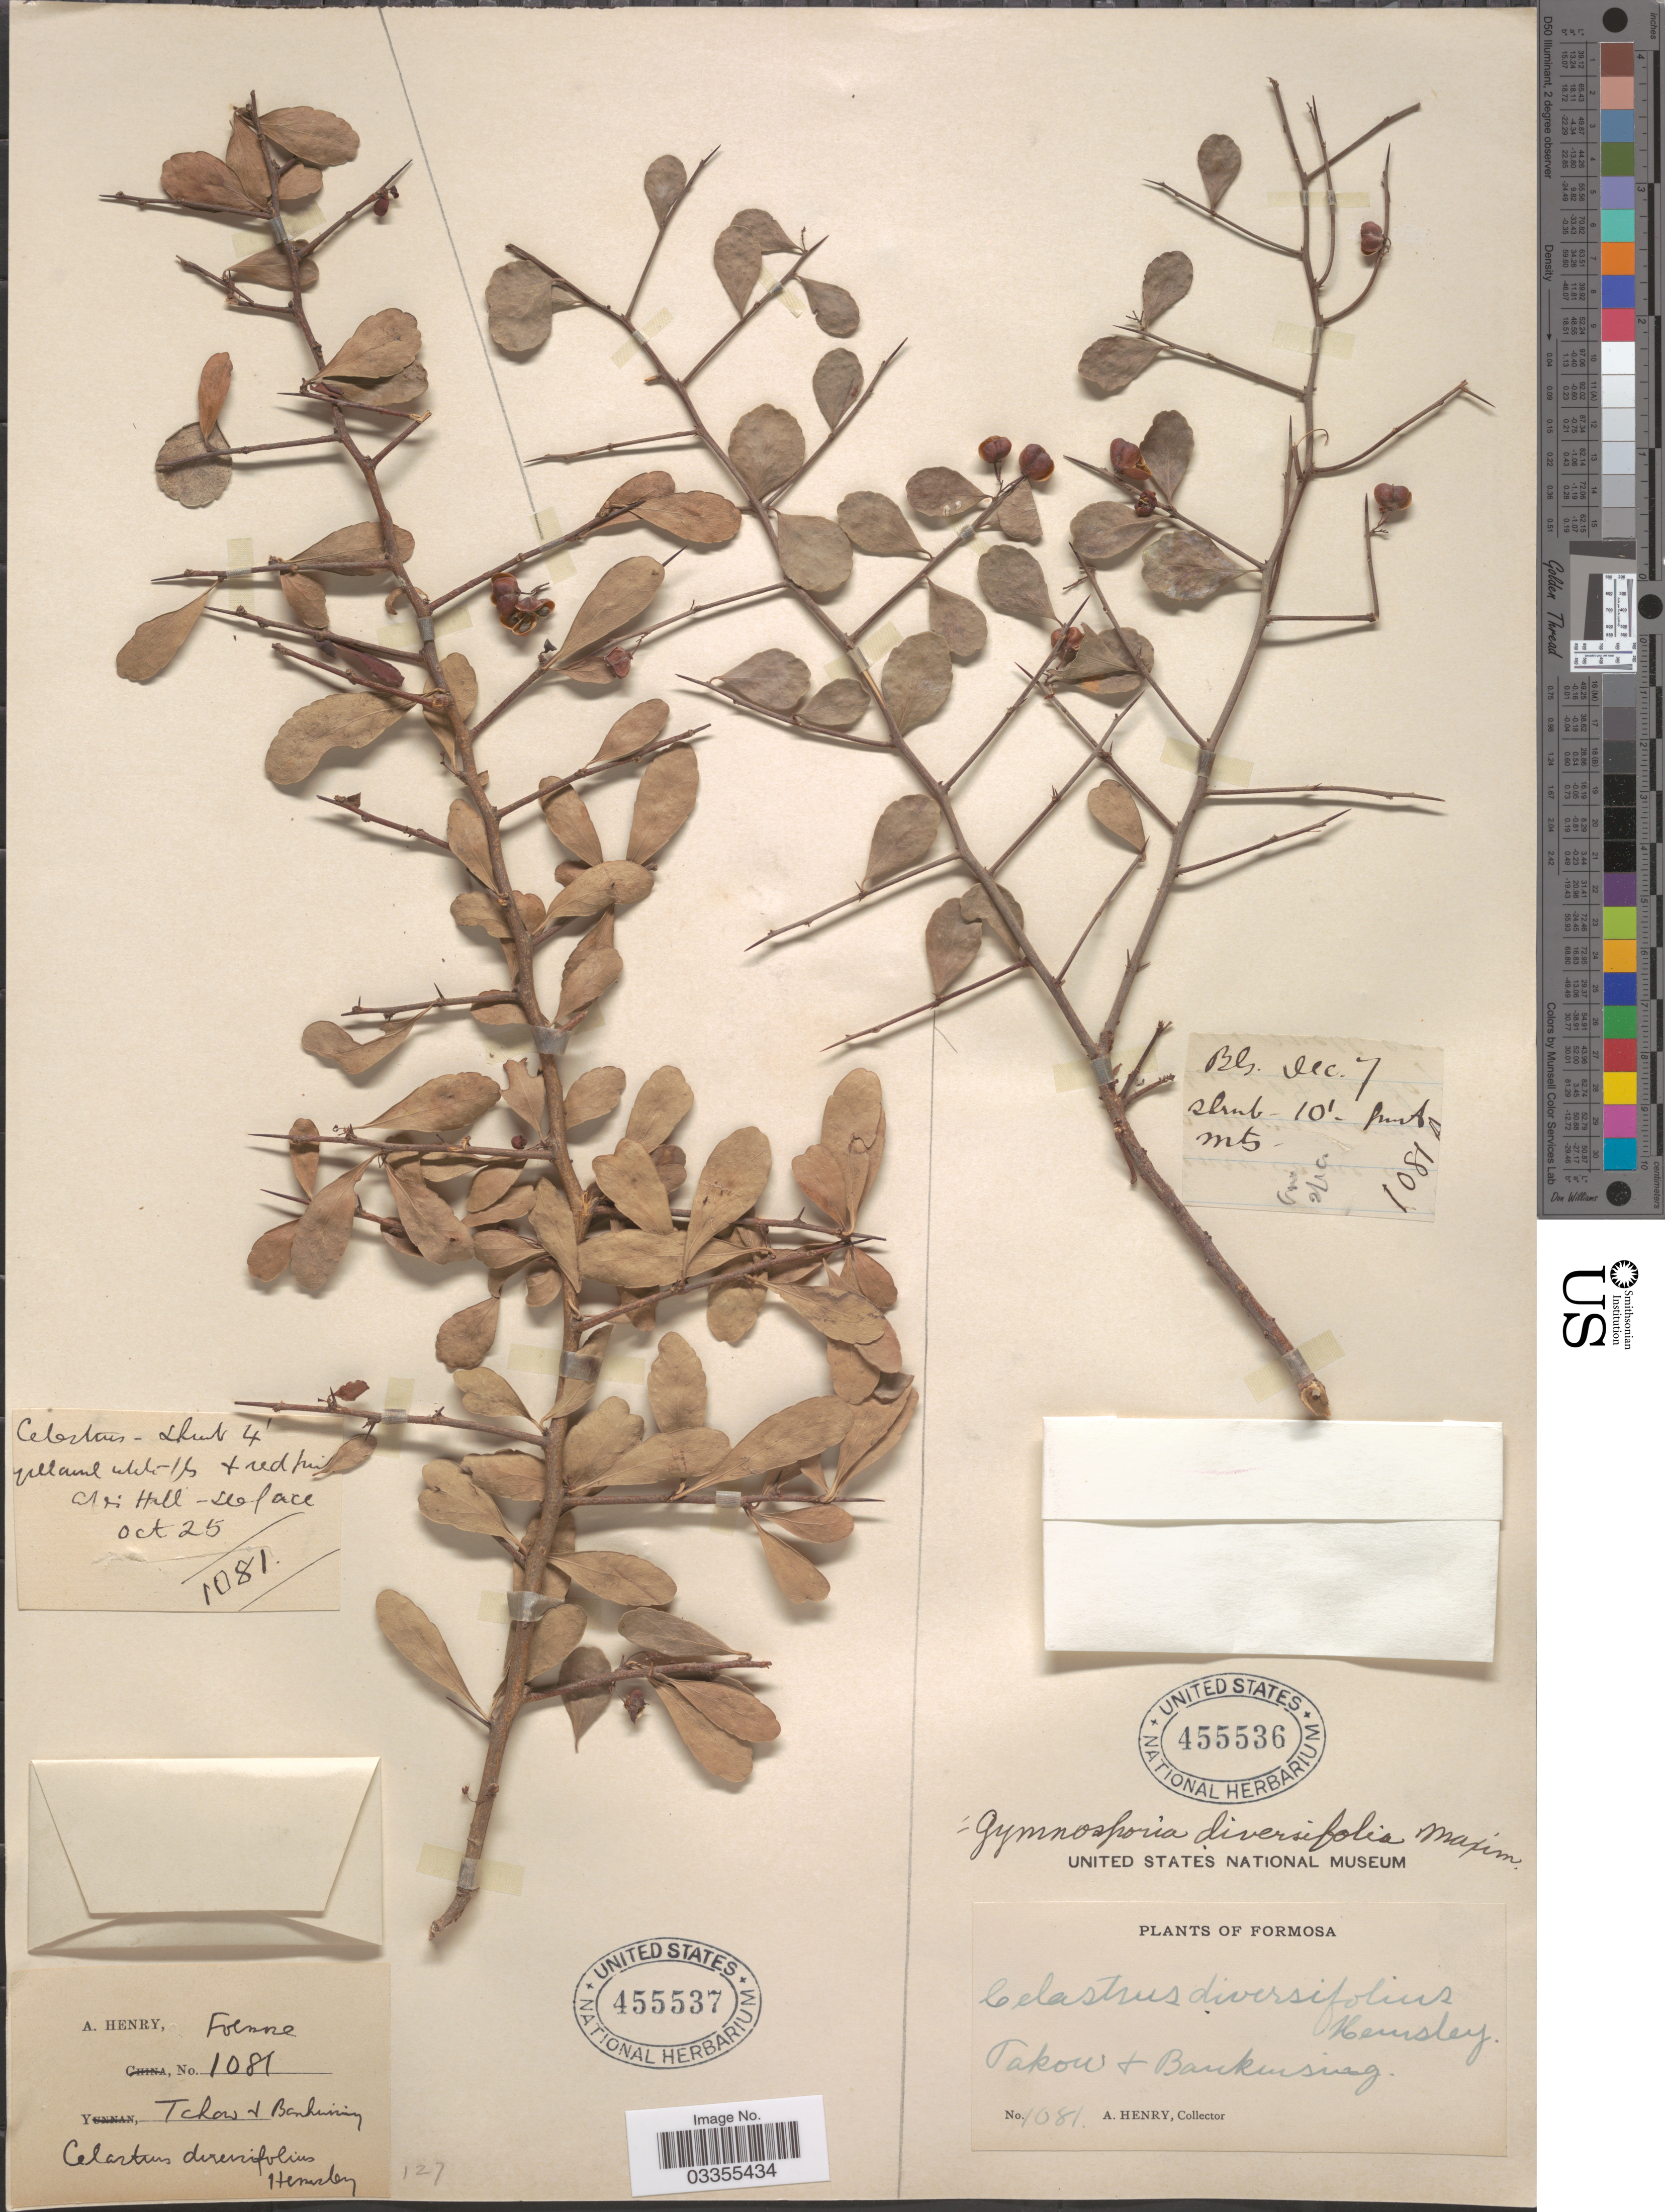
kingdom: Plantae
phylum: Tracheophyta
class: Magnoliopsida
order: Celastrales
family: Celastraceae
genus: Gymnosporia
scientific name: Gymnosporia diversifolia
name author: Maxim.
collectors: A. Henry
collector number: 1081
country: Taiwan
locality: Formosa. Takow + Bankinsing.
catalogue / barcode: US 455536